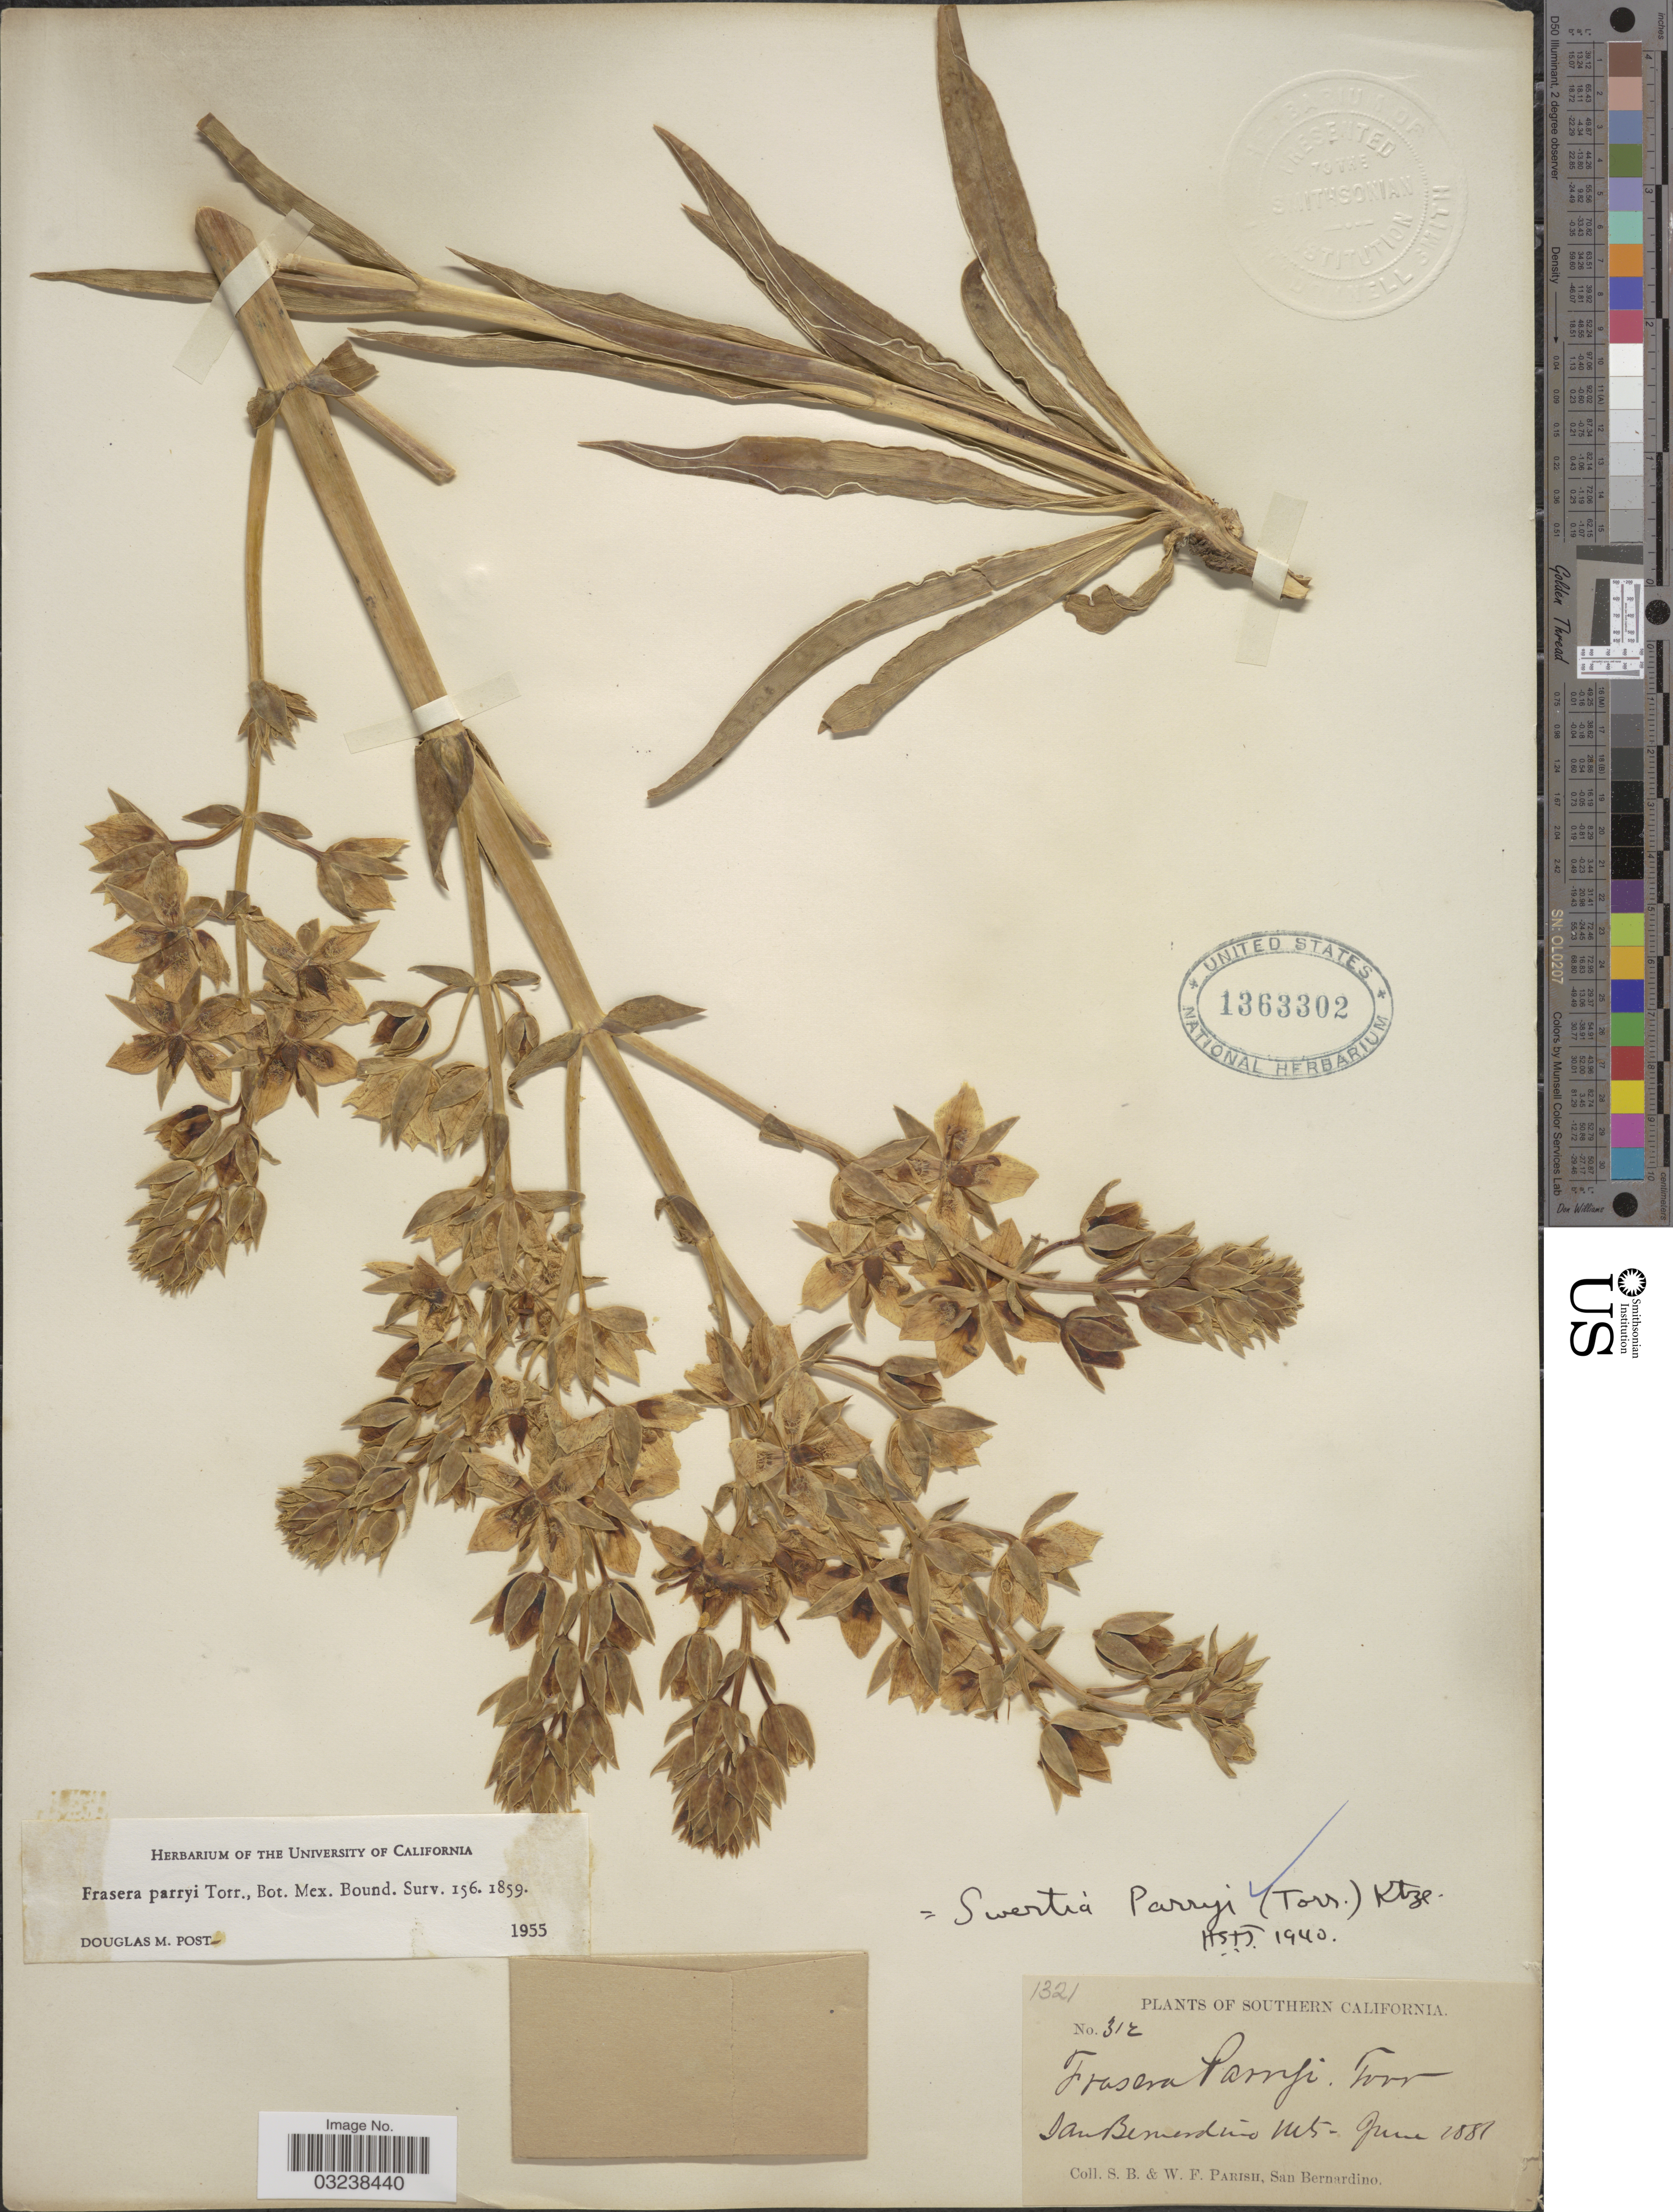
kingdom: Plantae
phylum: Tracheophyta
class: Magnoliopsida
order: Gentianales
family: Gentianaceae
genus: Swertia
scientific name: Swertia parryi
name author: (Torr.) Kuntze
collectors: S. B. Parish & W. F. Parish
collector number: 312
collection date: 1881-06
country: United States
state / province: California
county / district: San Bernardino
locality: Southern California. San Bernardino Mts.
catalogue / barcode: US 1363302